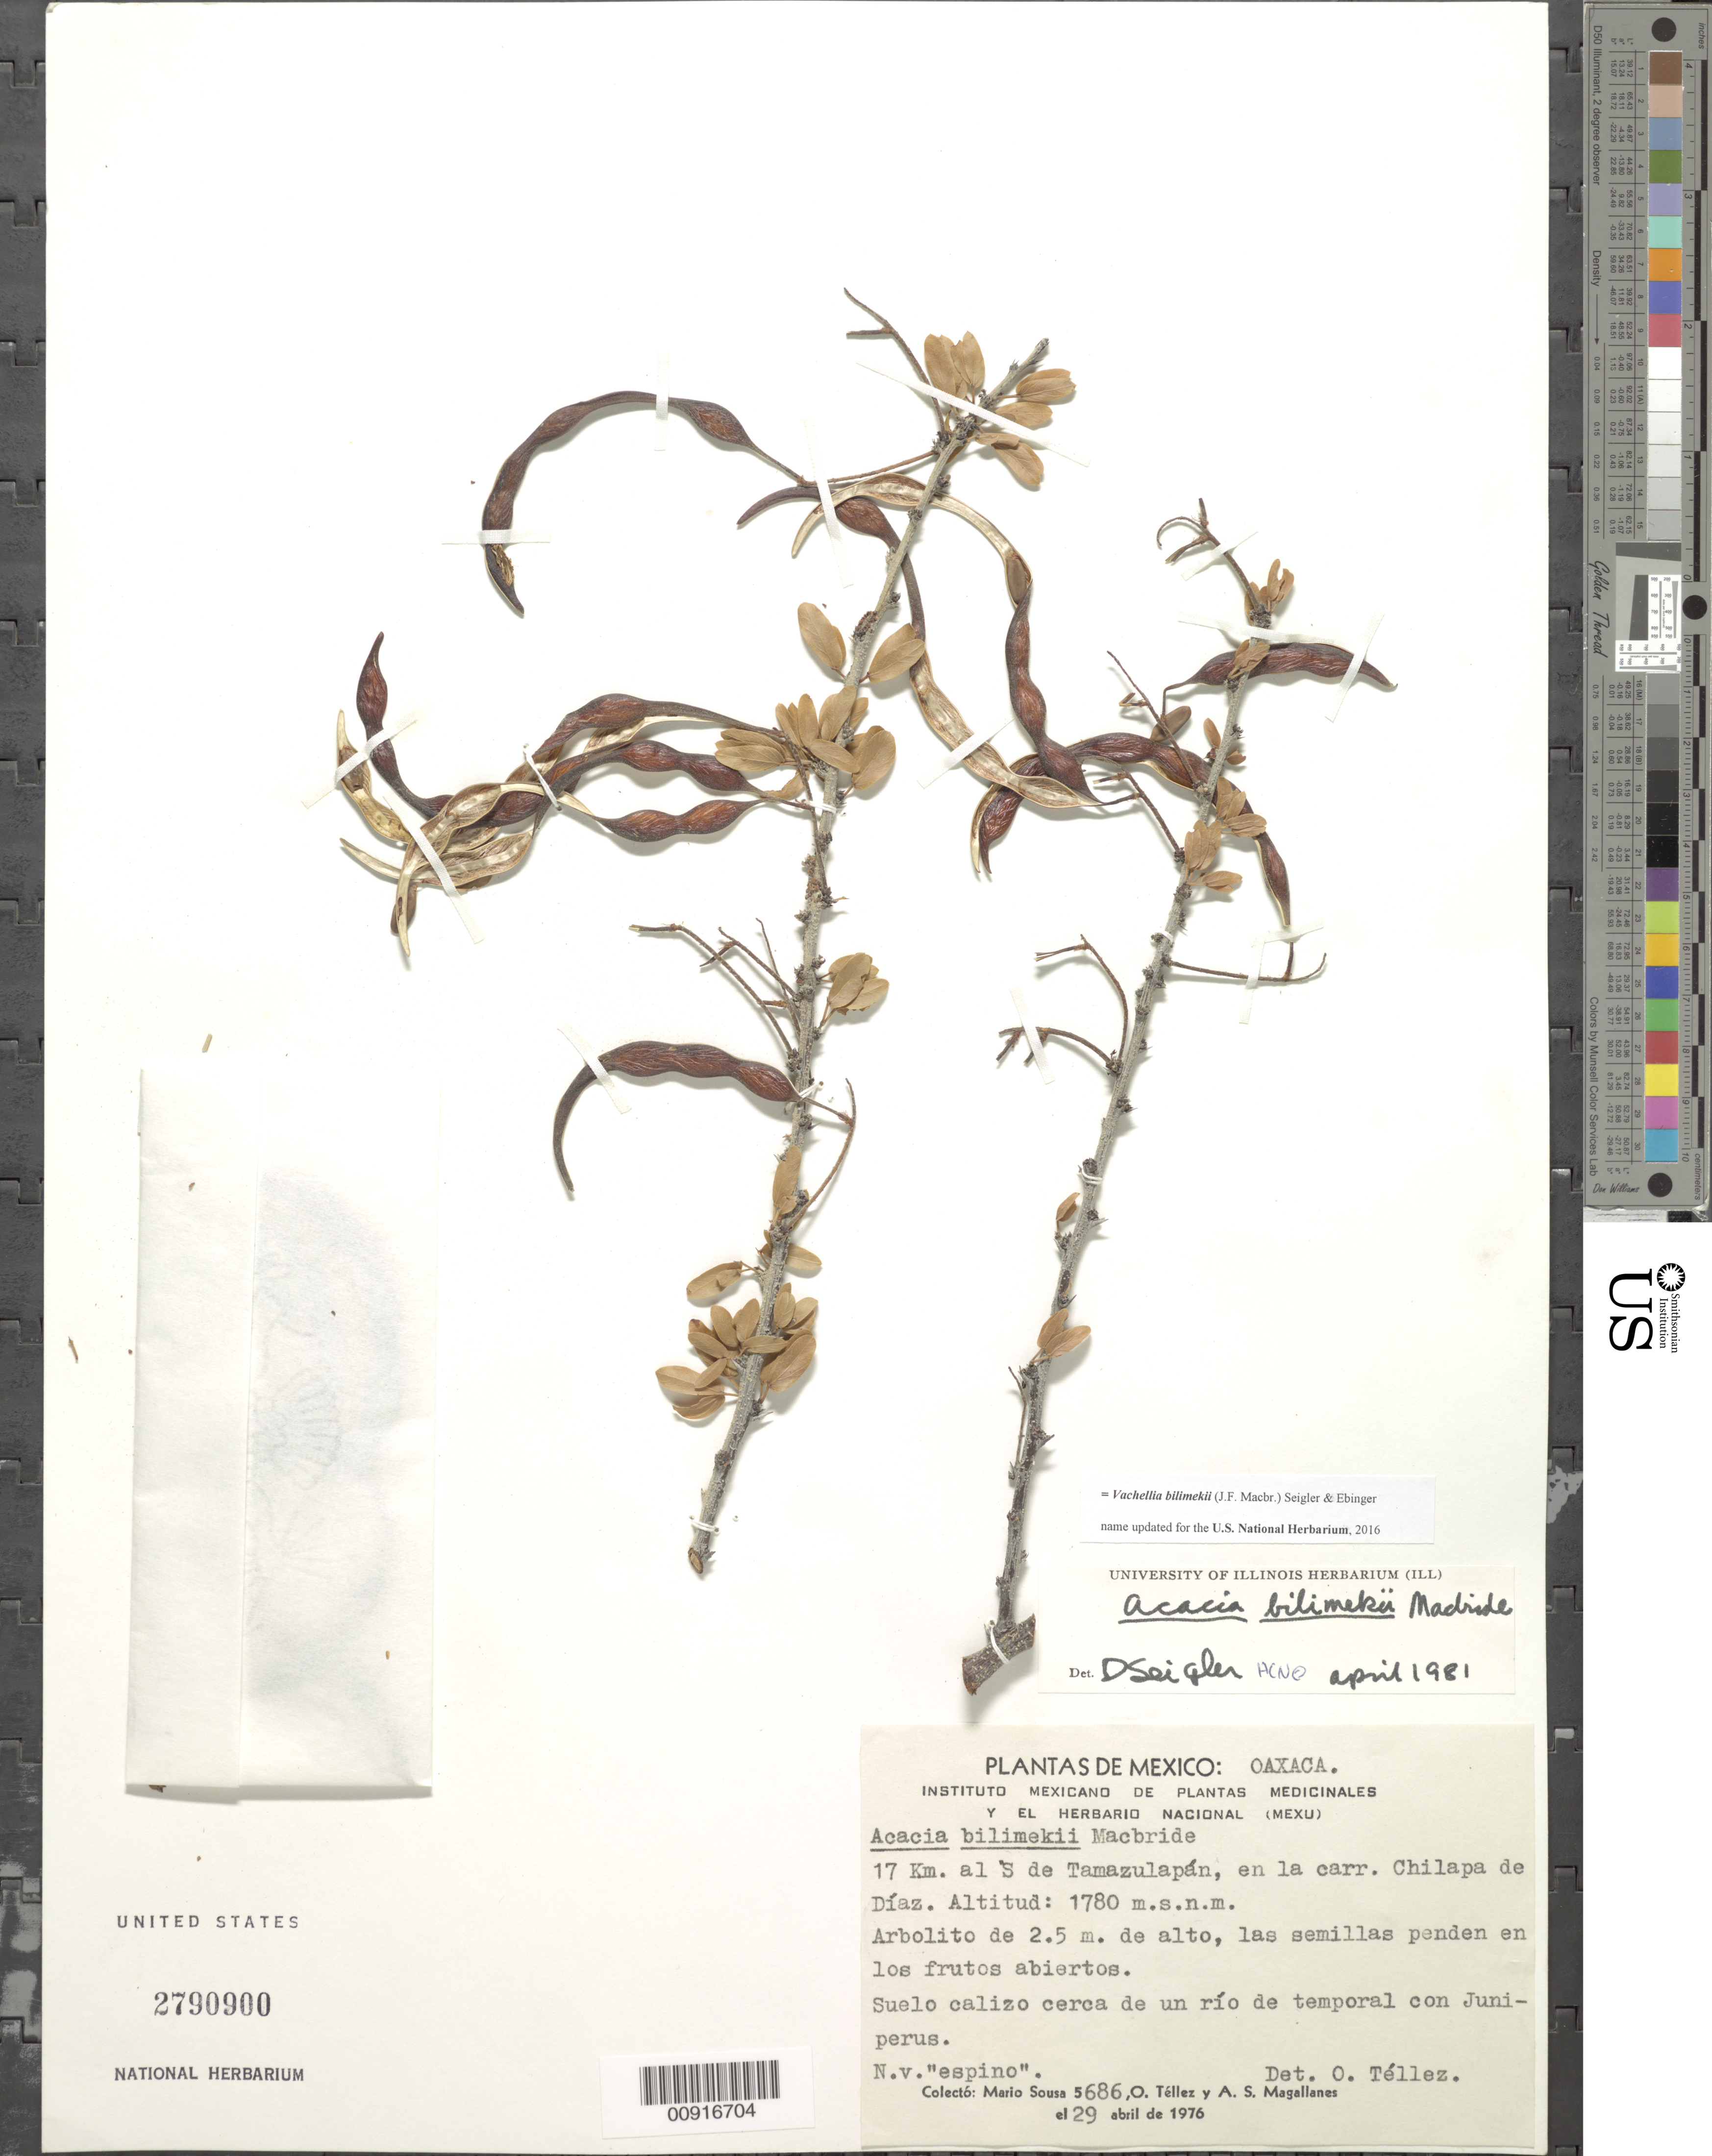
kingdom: Plantae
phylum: Tracheophyta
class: Magnoliopsida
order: Fabales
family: Fabaceae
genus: Vachellia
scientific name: Vachellia bilimekii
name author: (J.F. Macbr.) Seigler & Ebinger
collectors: M. Sousa S., O. Téllez V. & A. Magallanes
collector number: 5686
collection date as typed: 29 Apr 1976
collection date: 1976-04-29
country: Mexico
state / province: Oaxaca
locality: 17 km al S de Tamazulapán, en la carretera Chilapa de Díaz.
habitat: Suelo calizo cerca de un río de temporal con Juniperus.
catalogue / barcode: US 2790900